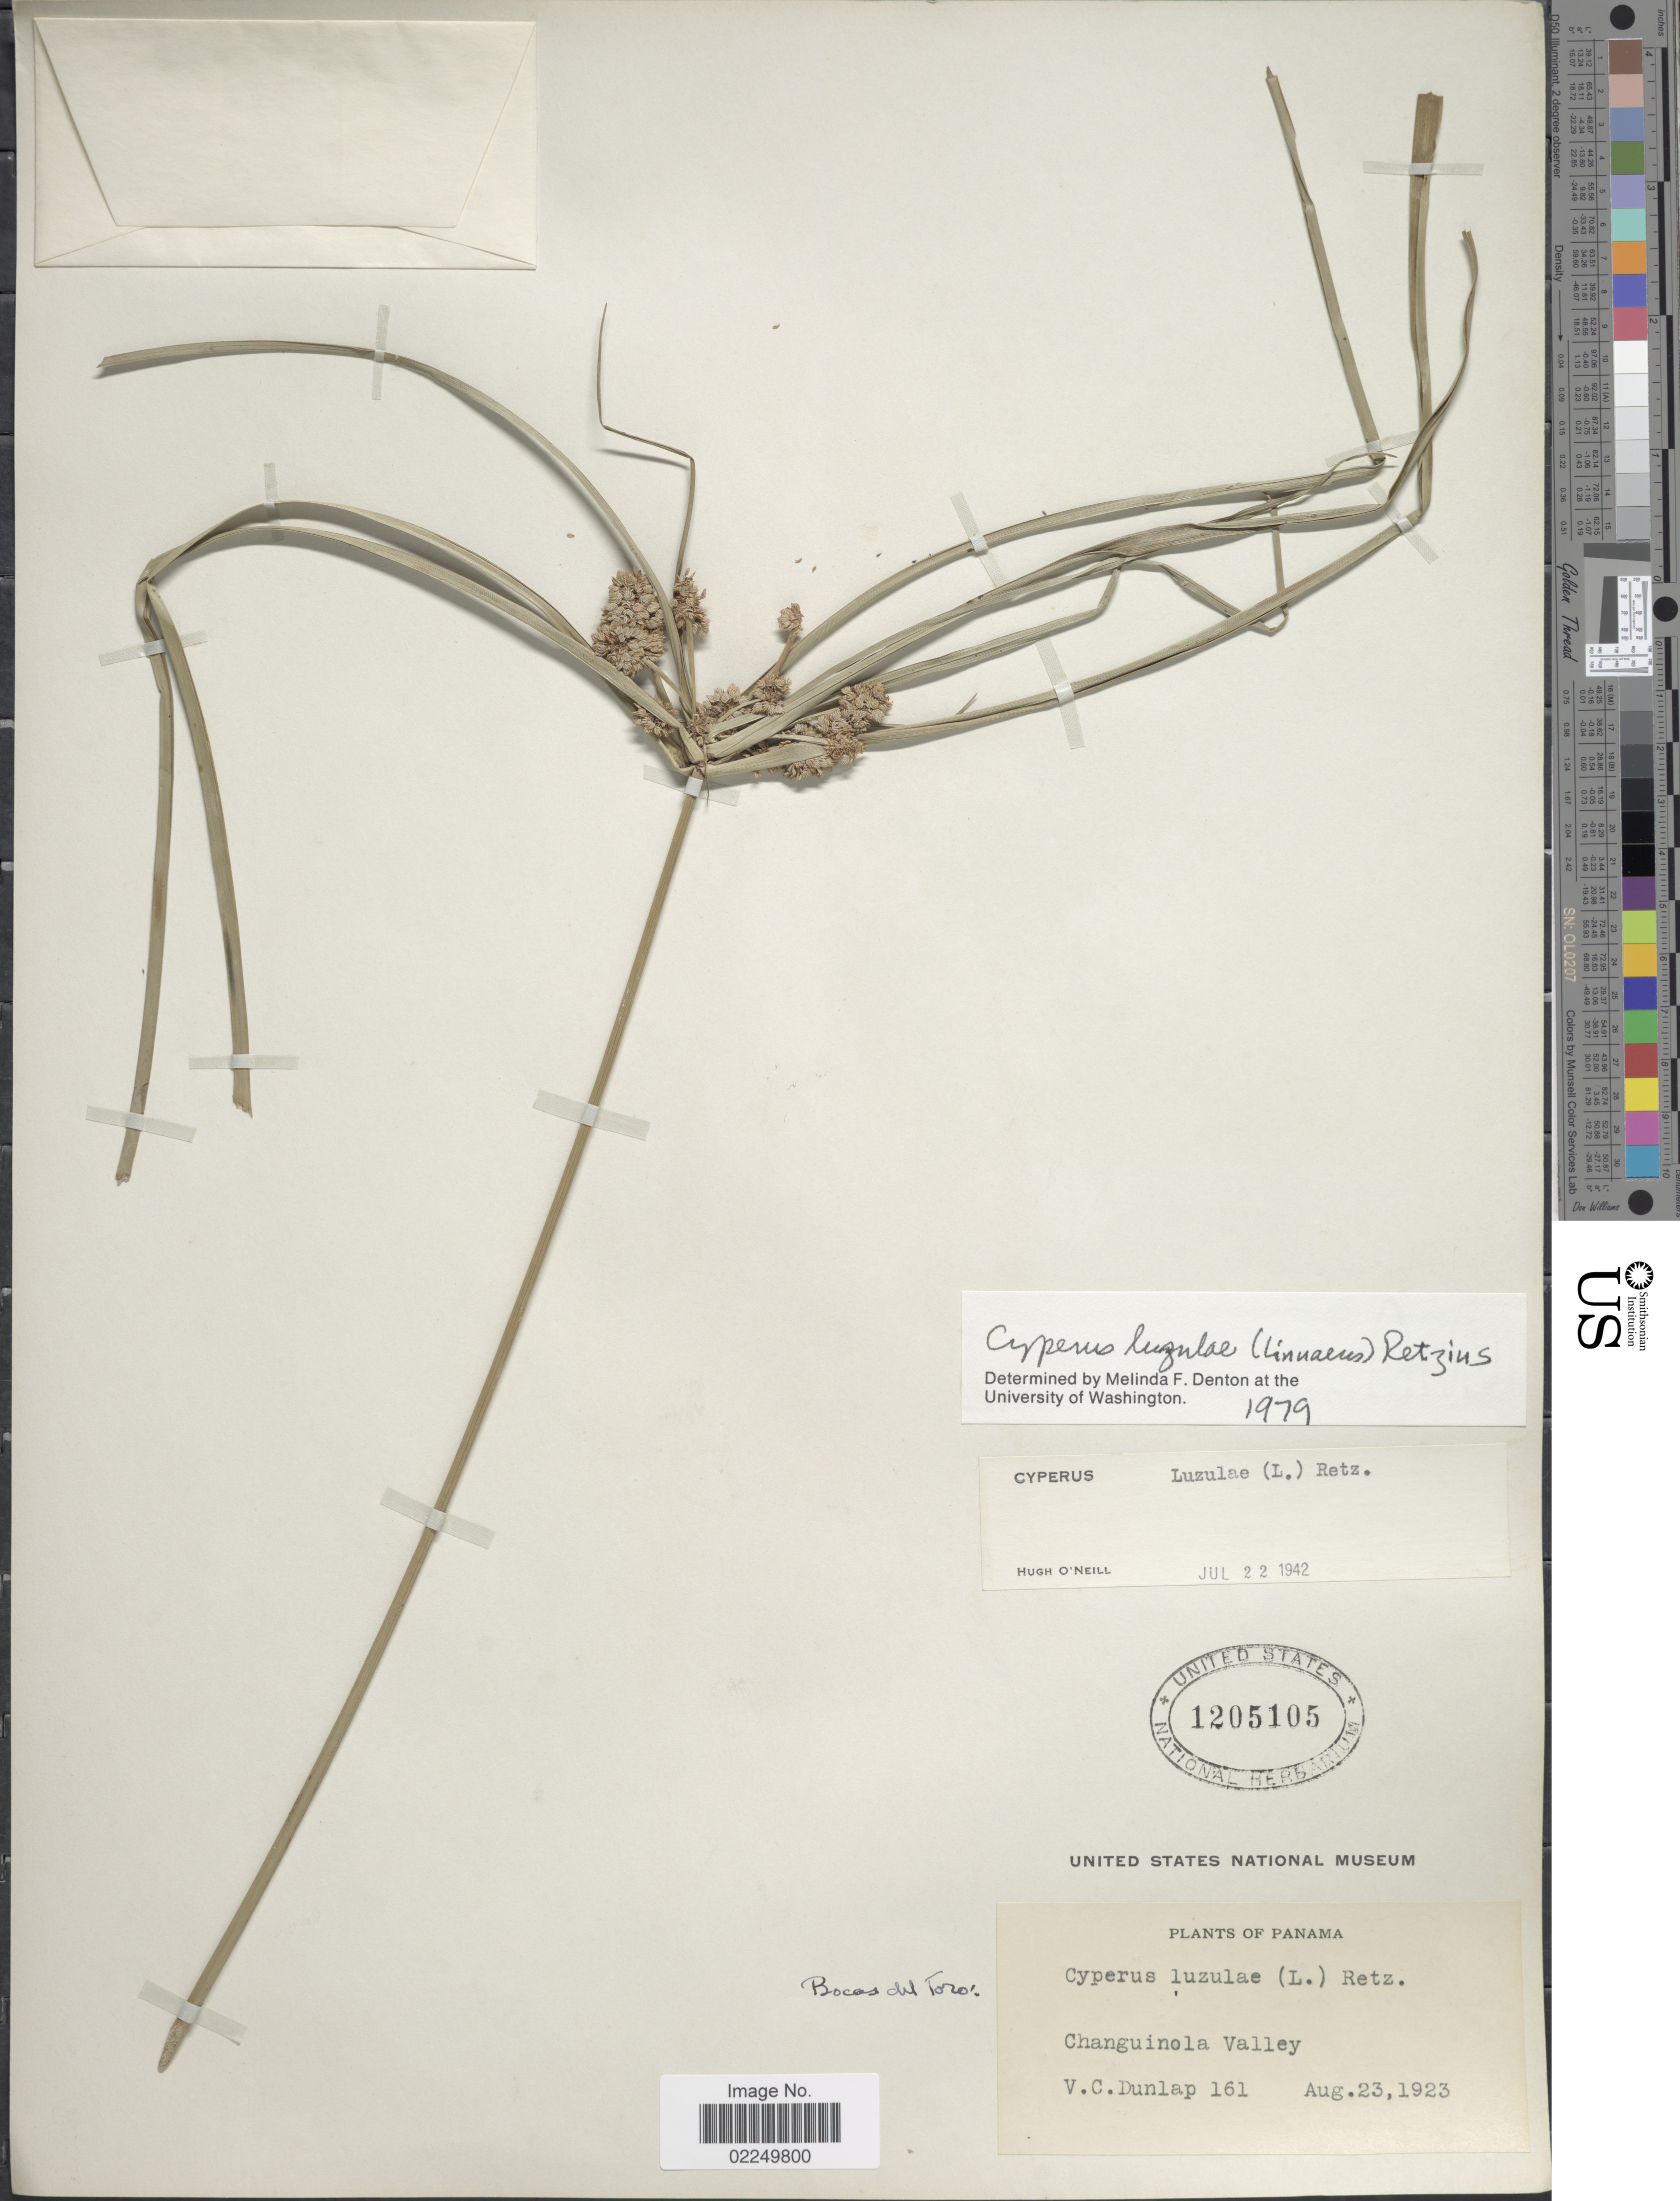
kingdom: Plantae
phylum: Tracheophyta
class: Liliopsida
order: Poales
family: Cyperaceae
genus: Cyperus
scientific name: Cyperus luzulae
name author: (L.) Rottb. ex Retz.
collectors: V. C. Dunlap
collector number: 161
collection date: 1923-08-23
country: Panama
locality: Changuinola Valley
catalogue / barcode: US 1205105